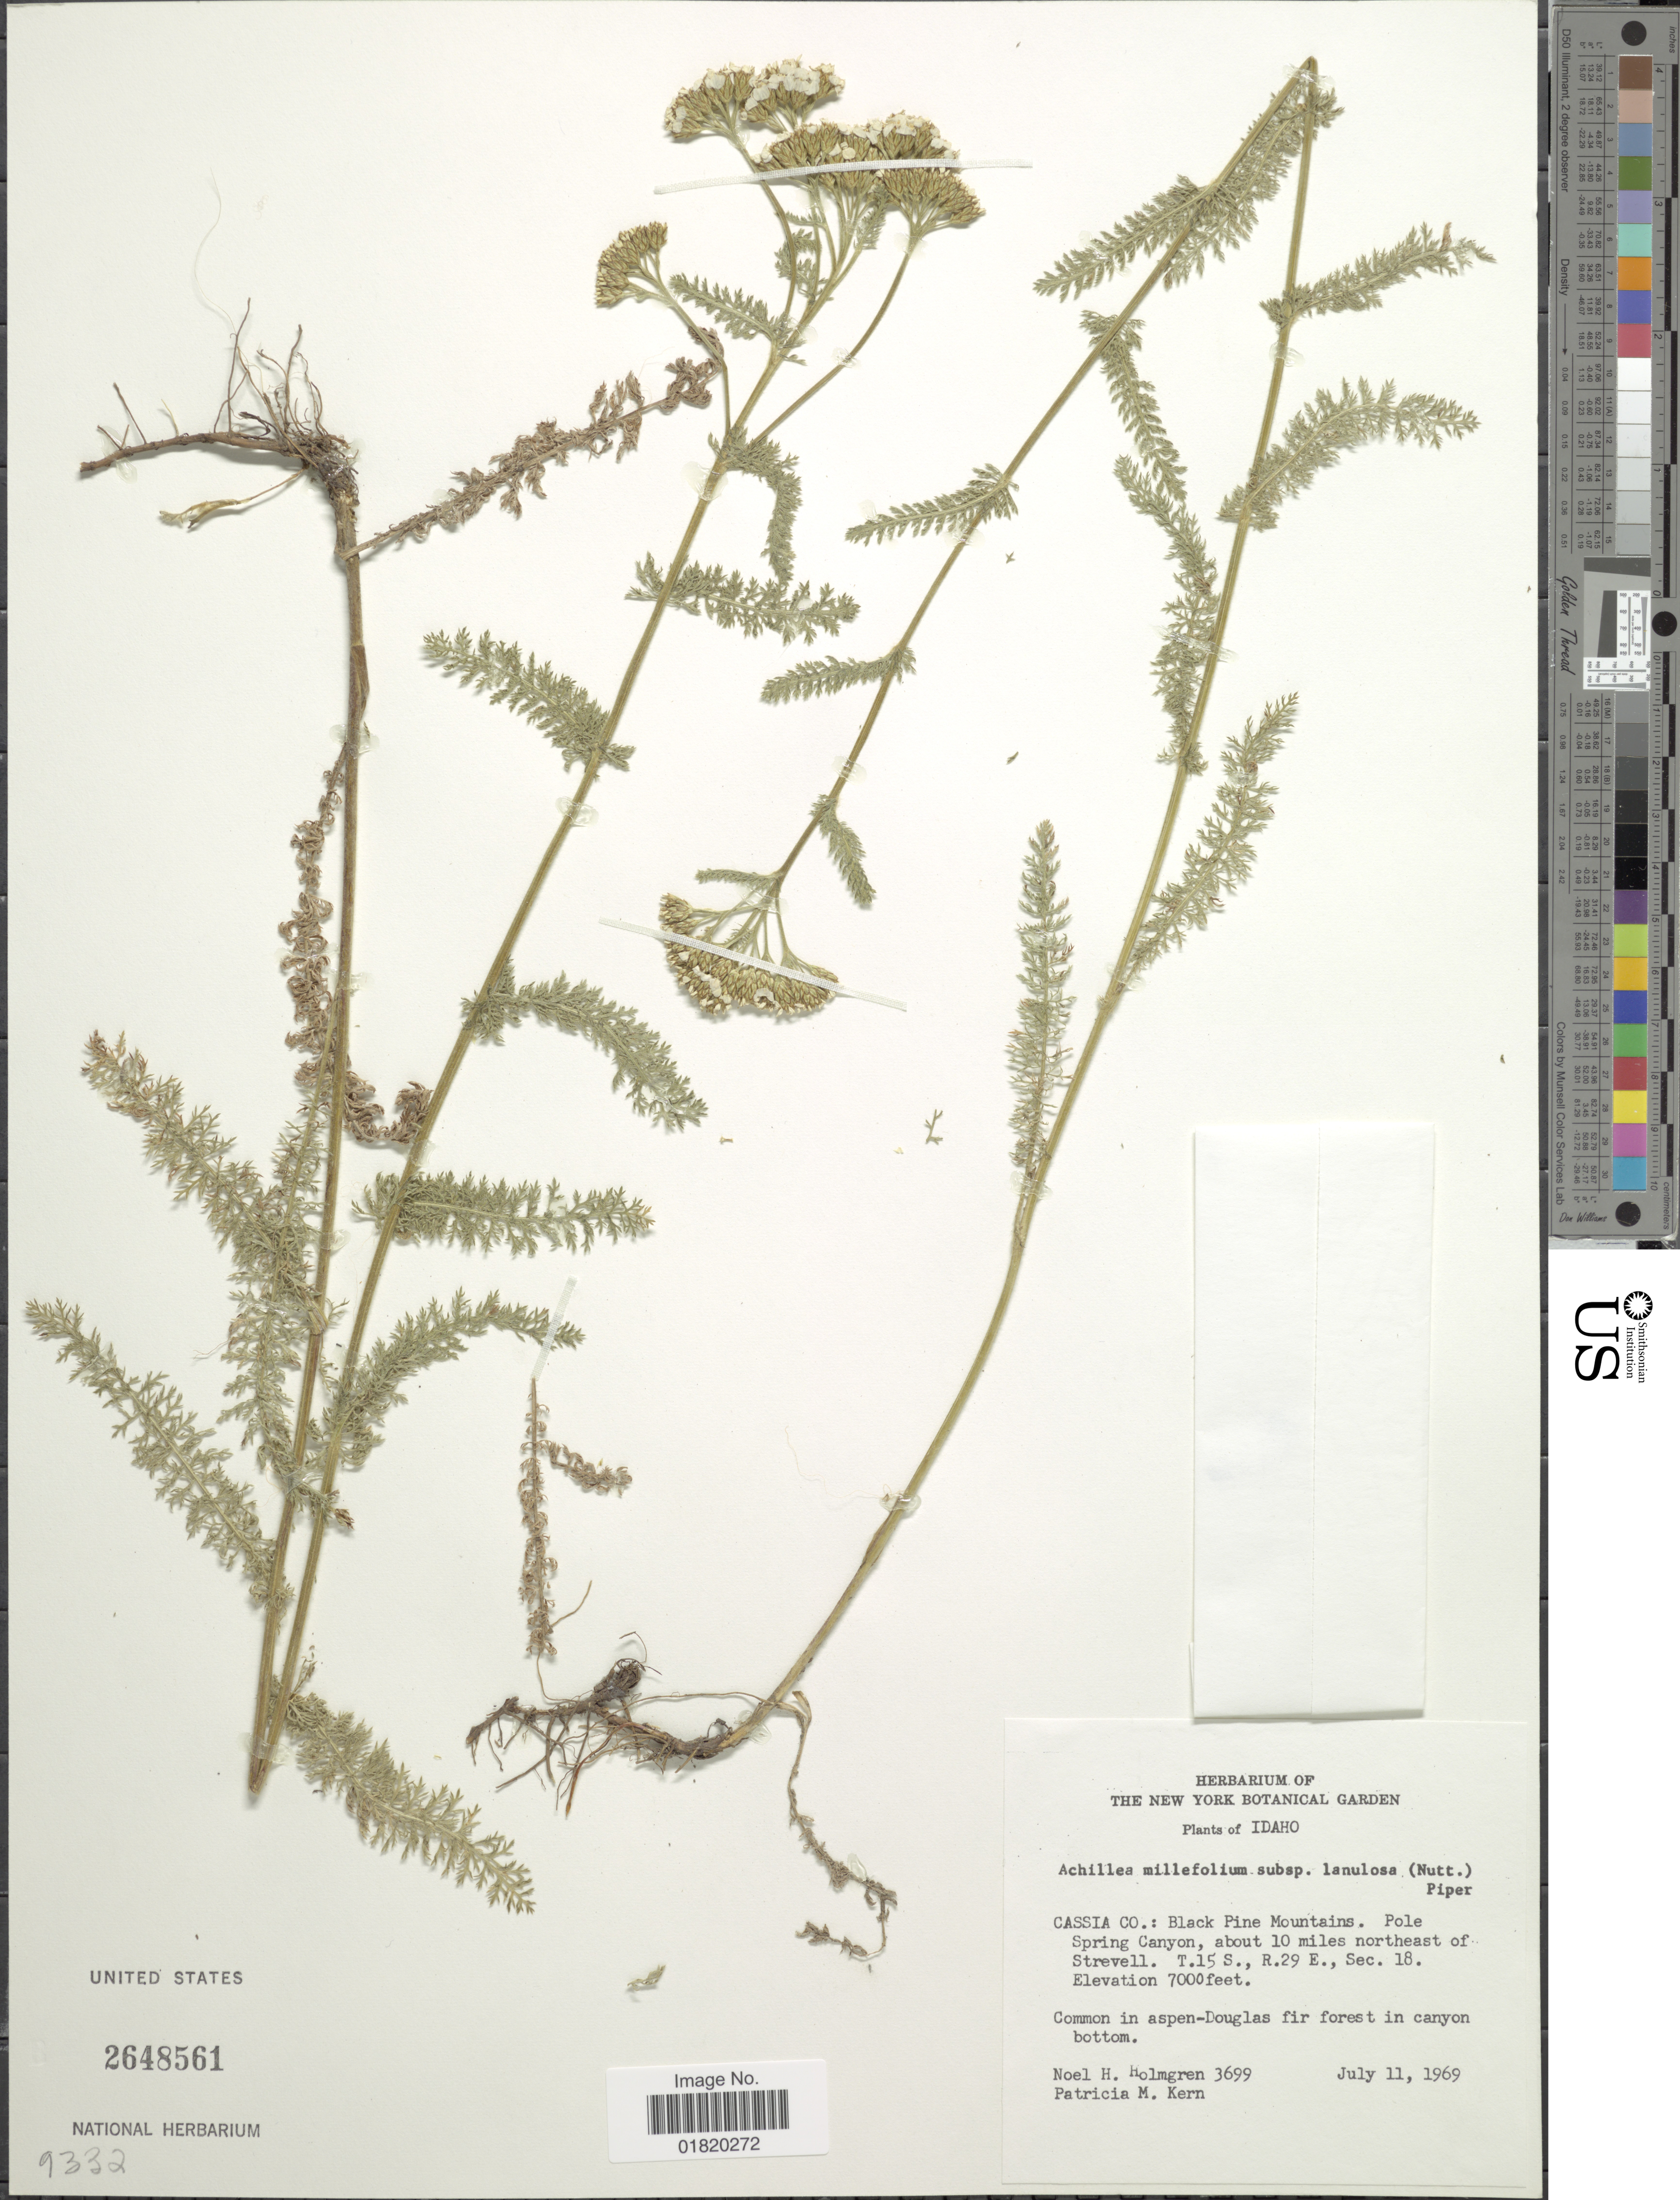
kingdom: Plantae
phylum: Tracheophyta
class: Magnoliopsida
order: Asterales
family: Asteraceae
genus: Achillea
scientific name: Achillea millefolium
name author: L.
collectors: N. H. Holmgren & P. M. Kern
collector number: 3699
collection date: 1969-07-11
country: United States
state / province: Idaho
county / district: Cassia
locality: Black Pine Mountains. Pole Spring Canyon, about 10 miles northeast of Strevell. T.15S., R.29 E., Sec. 18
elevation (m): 2134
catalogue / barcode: US 2648561